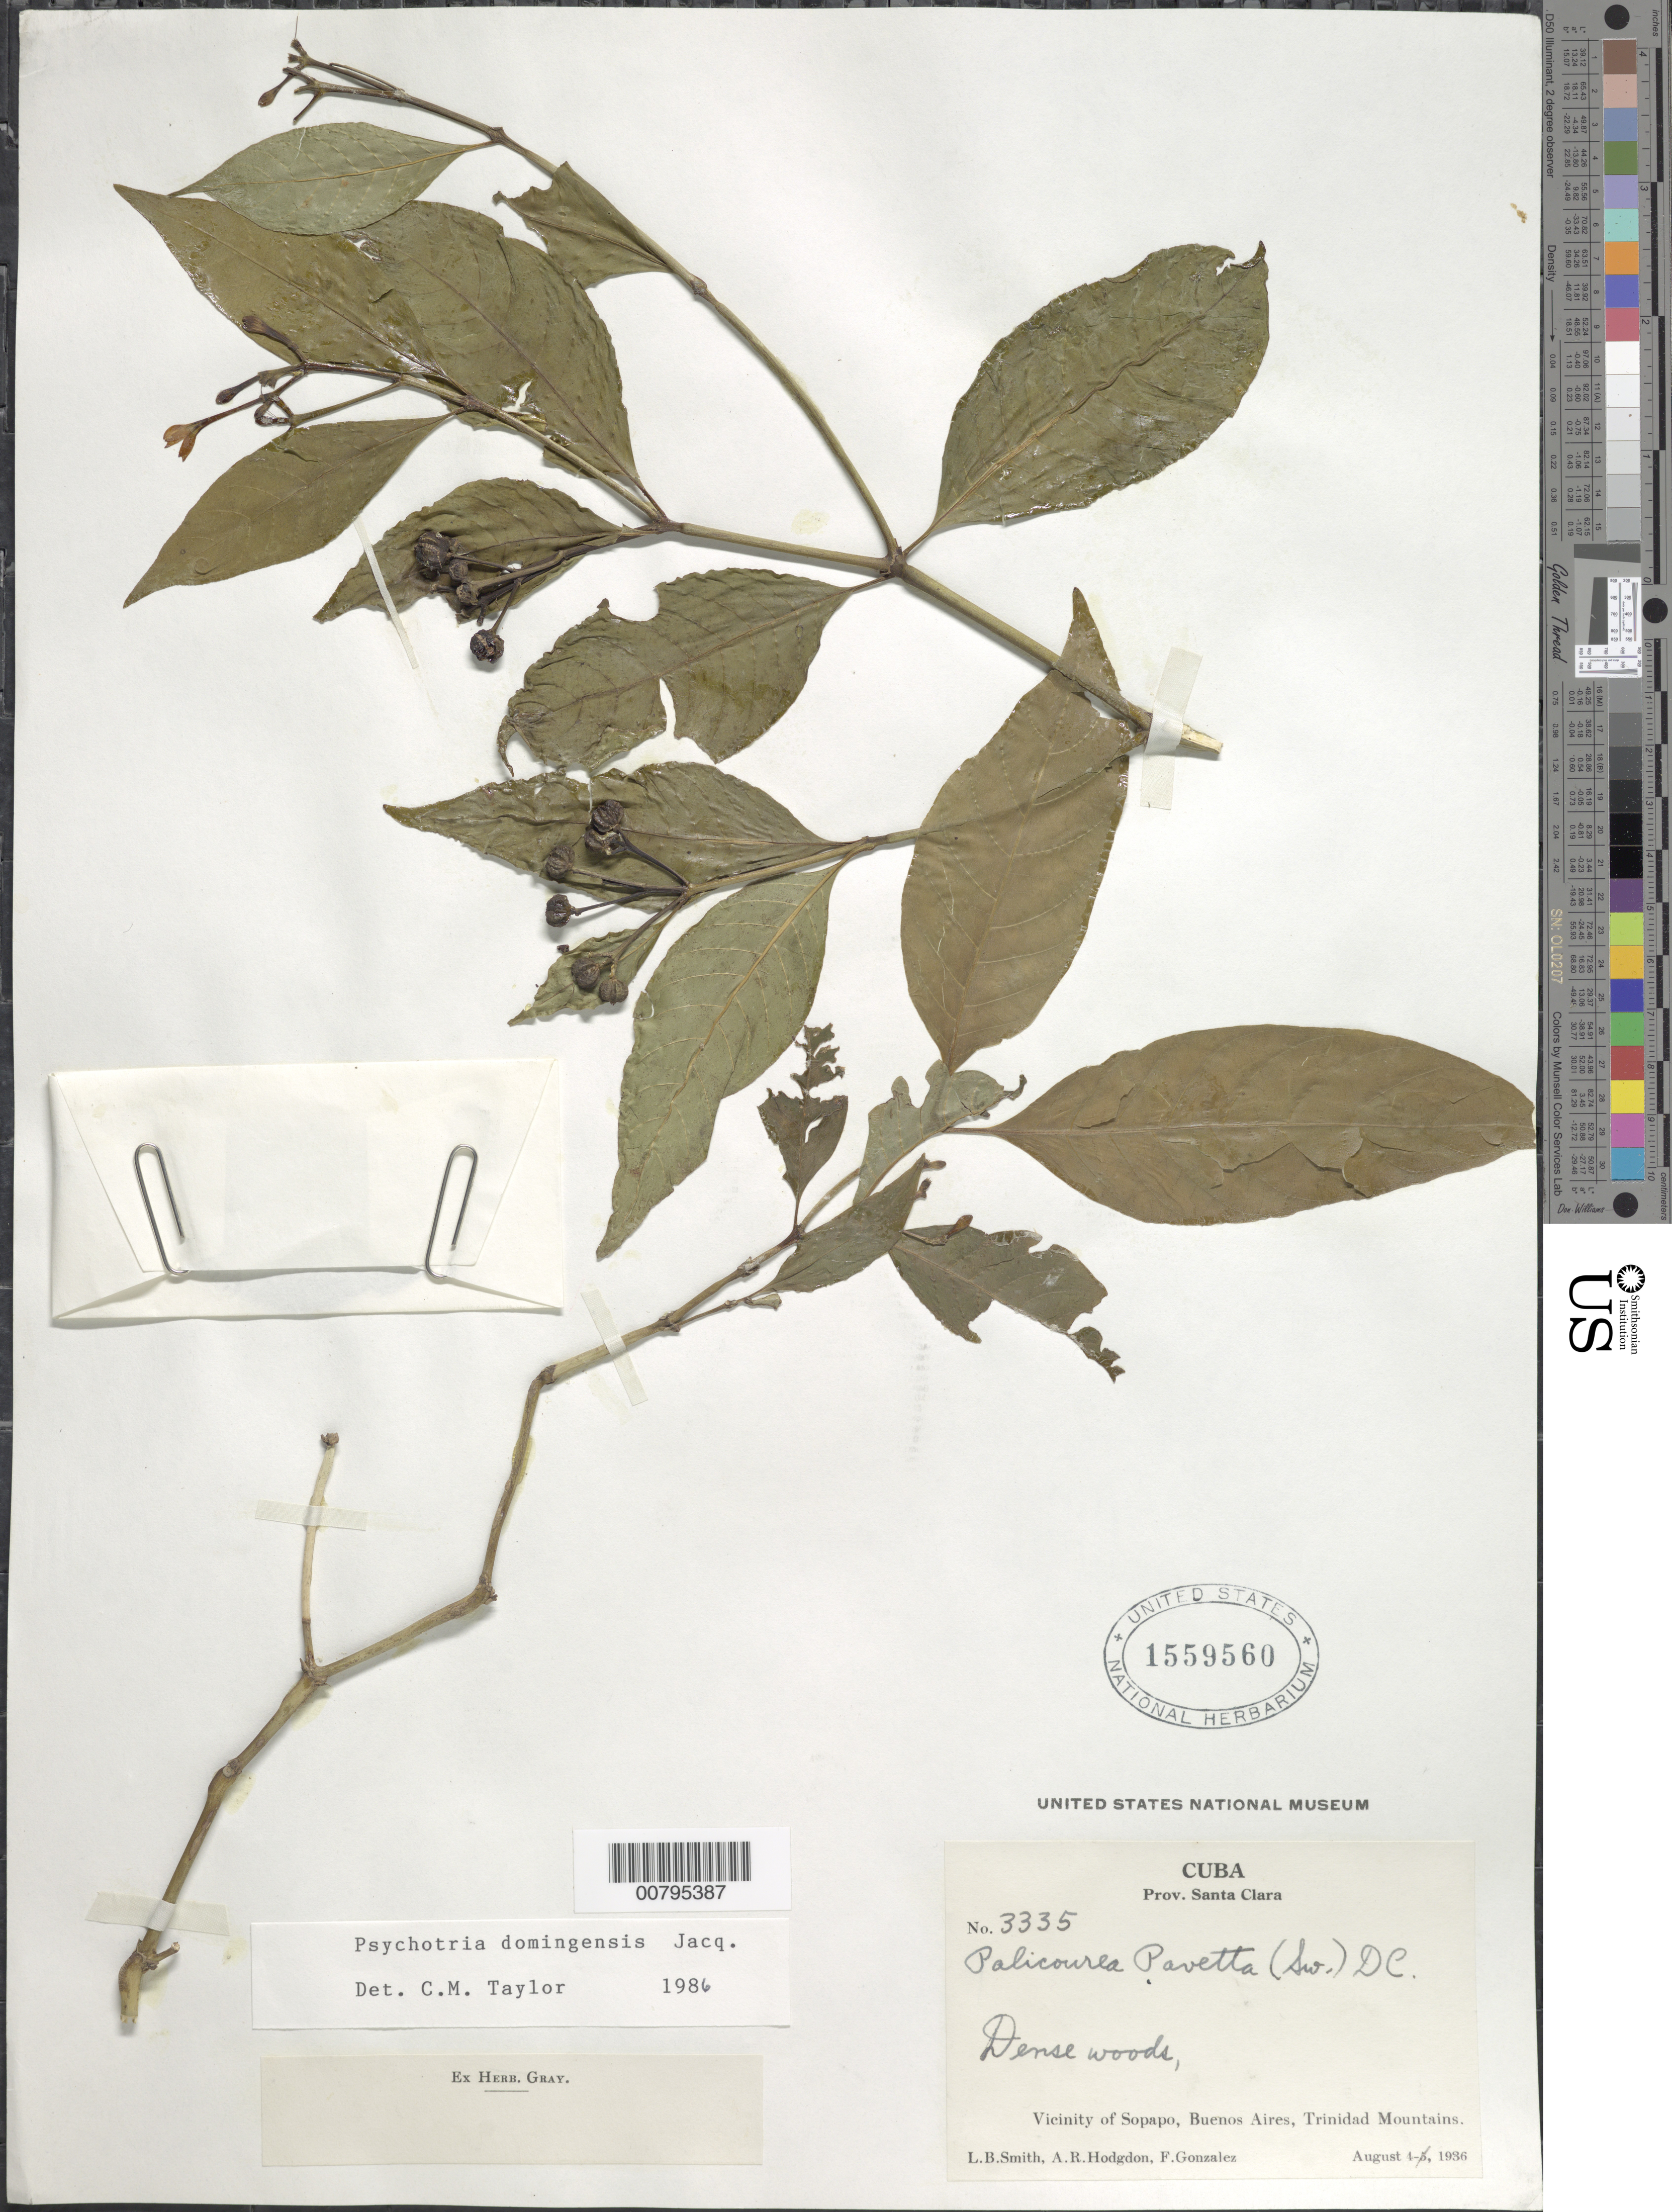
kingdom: Plantae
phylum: Tracheophyta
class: Magnoliopsida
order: Gentianales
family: Rubiaceae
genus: Psychotria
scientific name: Psychotria domingensis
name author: Jacq.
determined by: Taylor, Charlotte M.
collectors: L. Smith, A. R. Hodgdon & F. Gonzalez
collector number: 3335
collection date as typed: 04 Aug 1936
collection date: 1936-08-04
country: Cuba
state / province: Las Villas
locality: Vicinity of Sopapo, Buenos Aires, Trinidad Mountains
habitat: Dense woods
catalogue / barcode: US 1559560